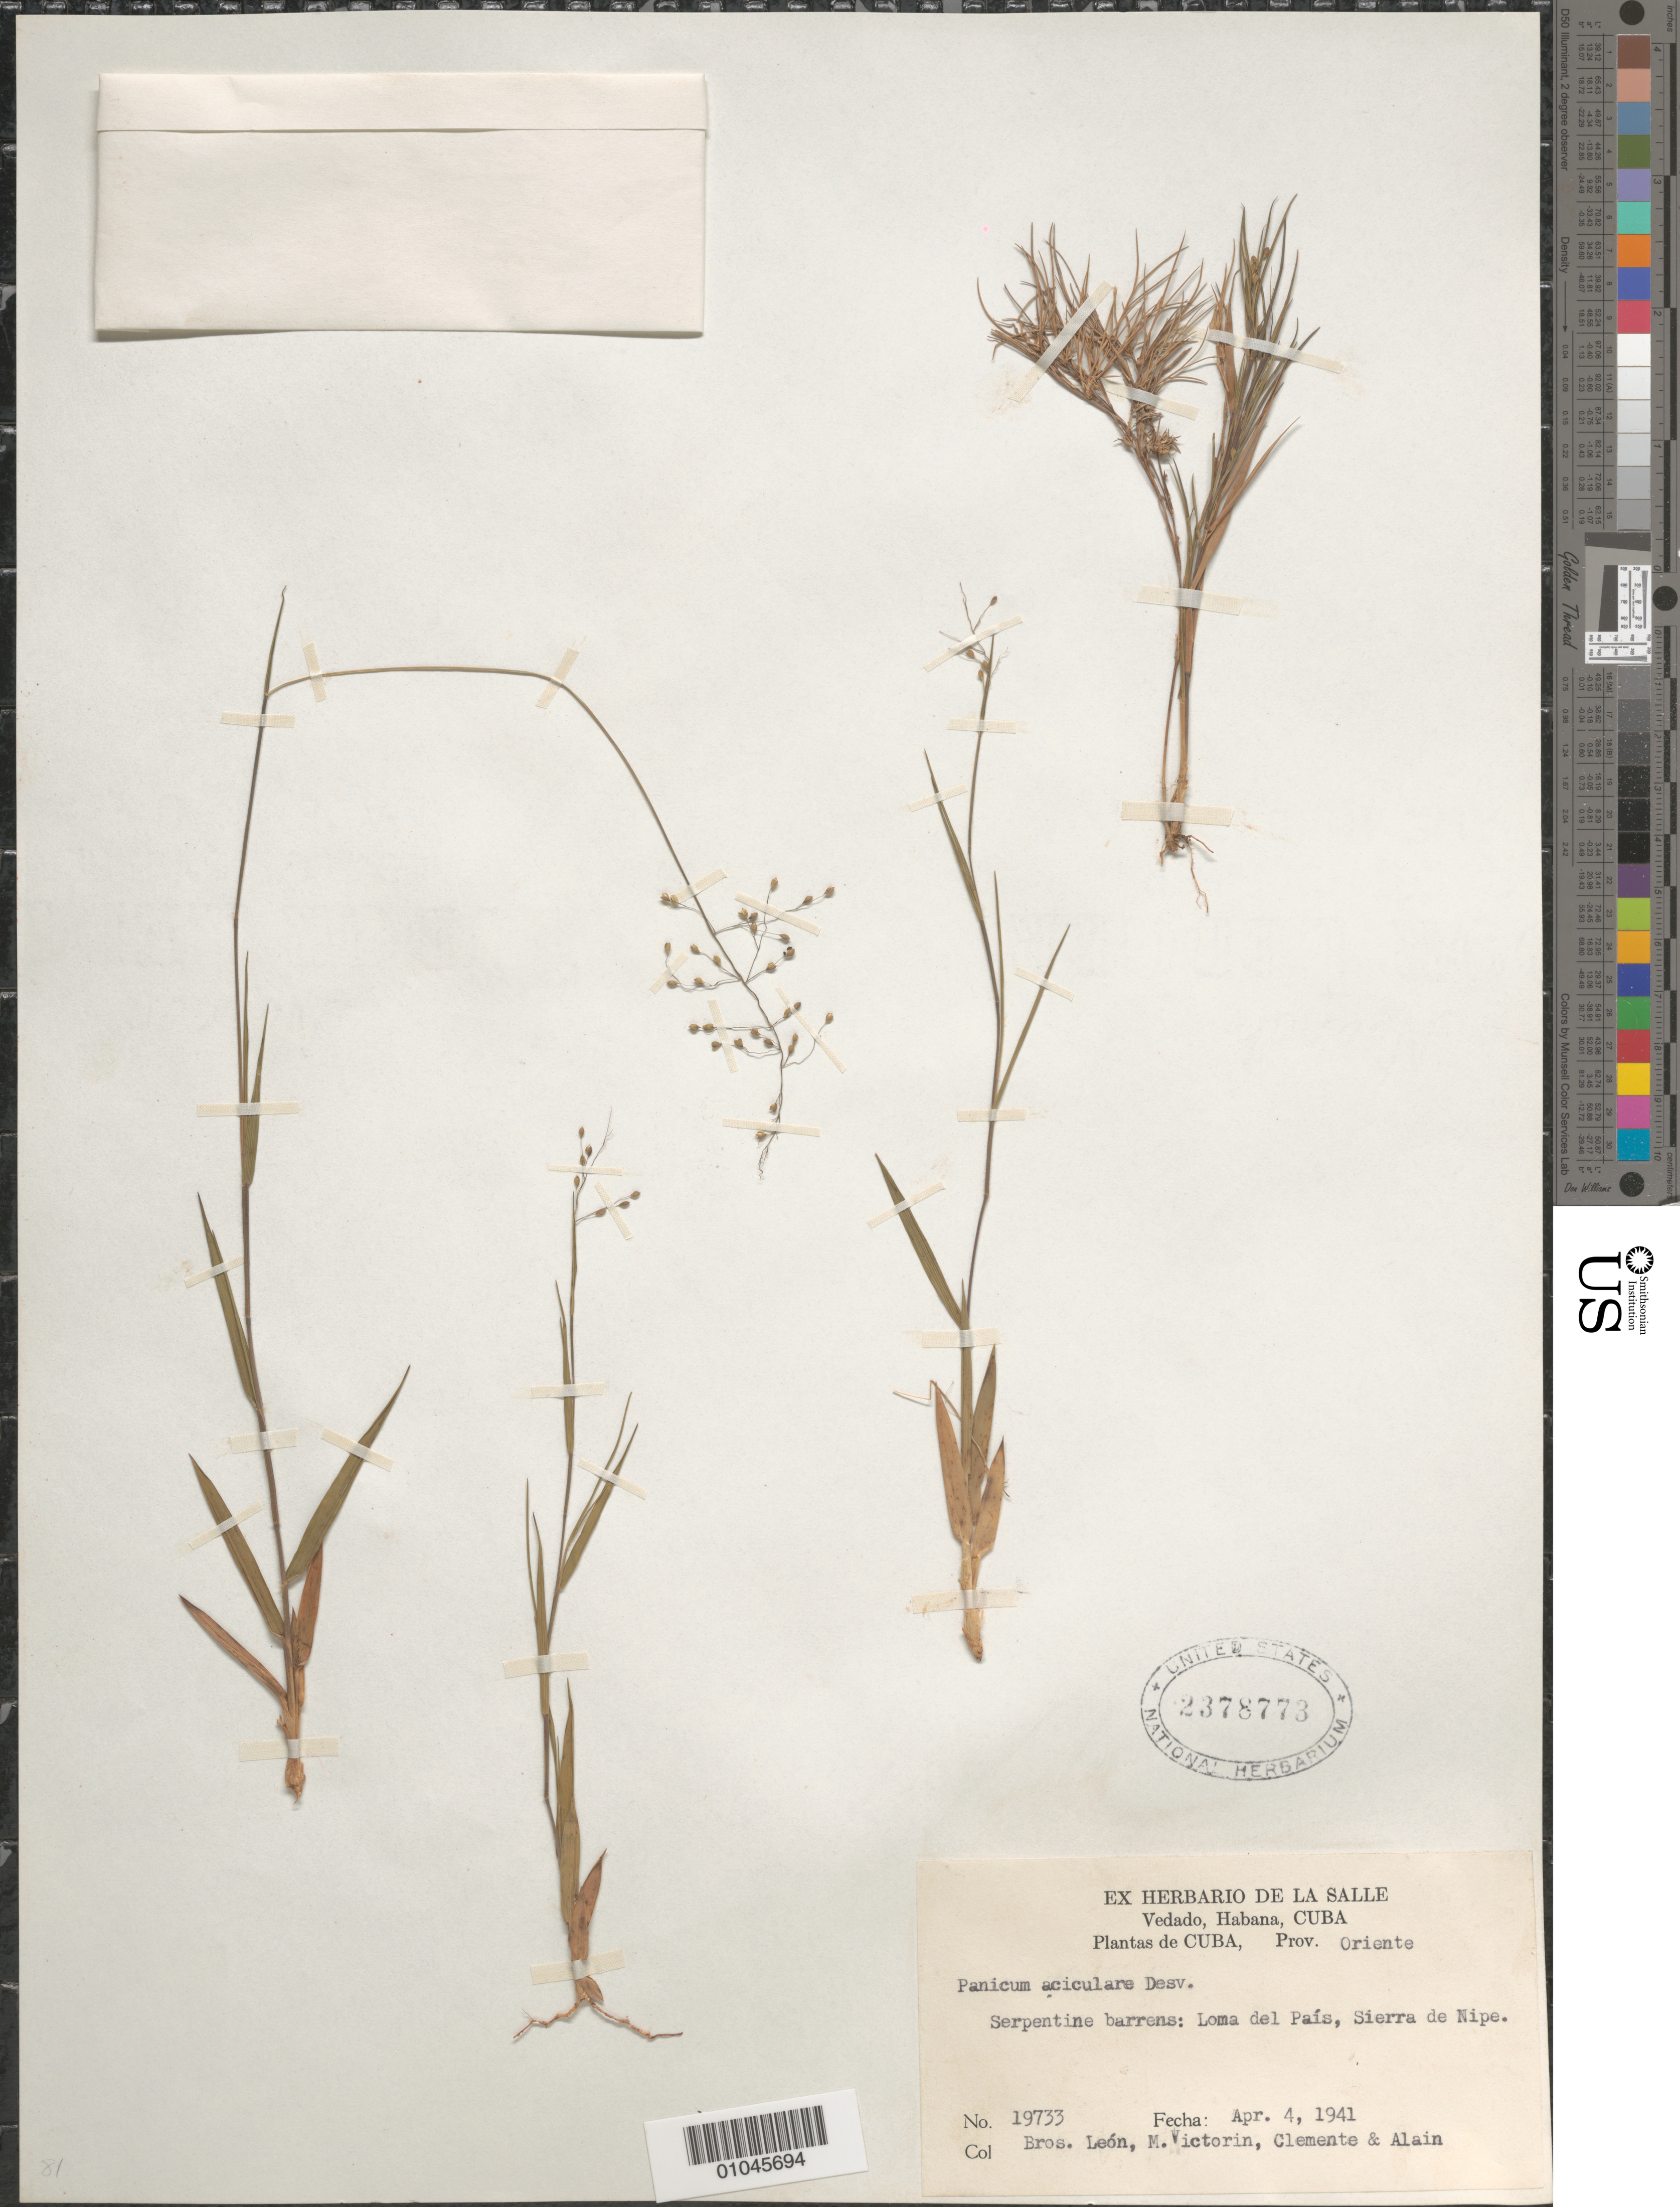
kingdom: Plantae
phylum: Tracheophyta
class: Liliopsida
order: Poales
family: Poaceae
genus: Panicum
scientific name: Panicum aciculare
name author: Desv. ex Poir.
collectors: Bro. León, F. Victorin, Bro. Clemente & A. H. Liogier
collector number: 19733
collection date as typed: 04 Apr 1941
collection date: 1941-04-04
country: Cuba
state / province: Holguín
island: Cuba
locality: Serpentine barrens: loma del Pais, Sierra de Nipe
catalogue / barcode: US 2378773